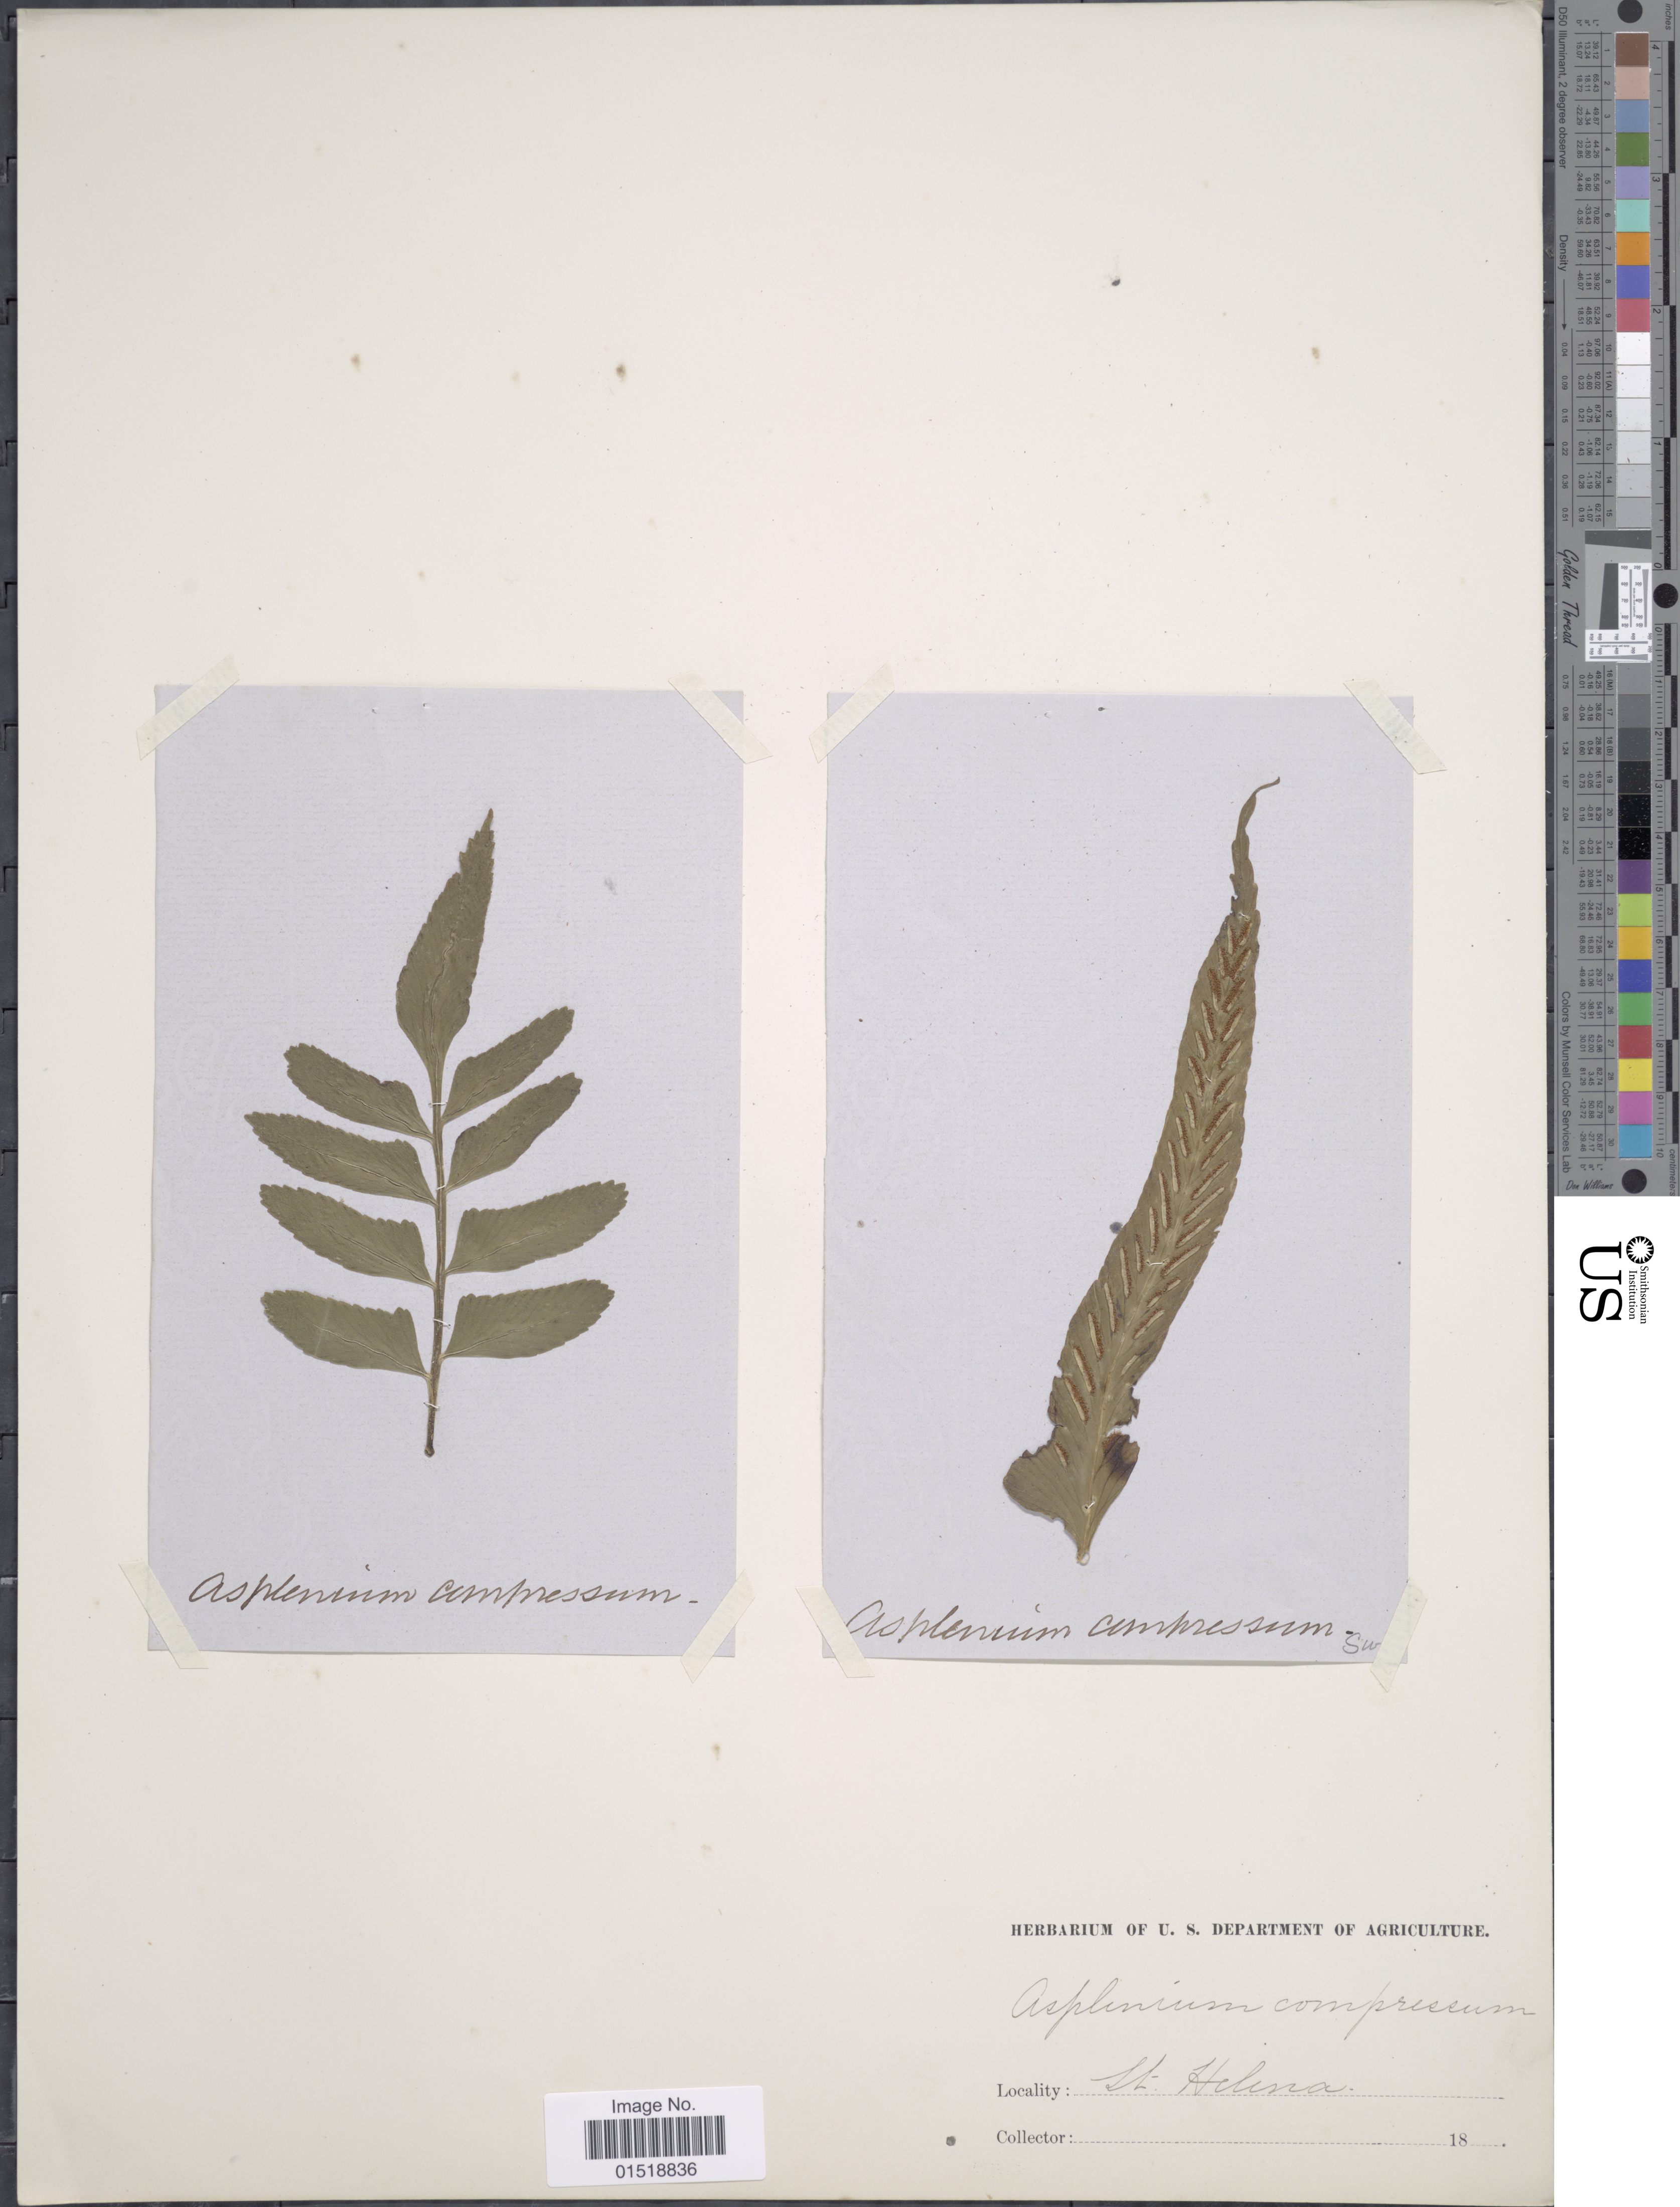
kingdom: Plantae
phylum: Tracheophyta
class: Polypodiopsida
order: Polypodiales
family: Aspleniaceae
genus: Asplenium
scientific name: Asplenium compressum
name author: Sw.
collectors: U.S. Department of Agriculture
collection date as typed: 18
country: St. Helena Islands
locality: St. Helena.